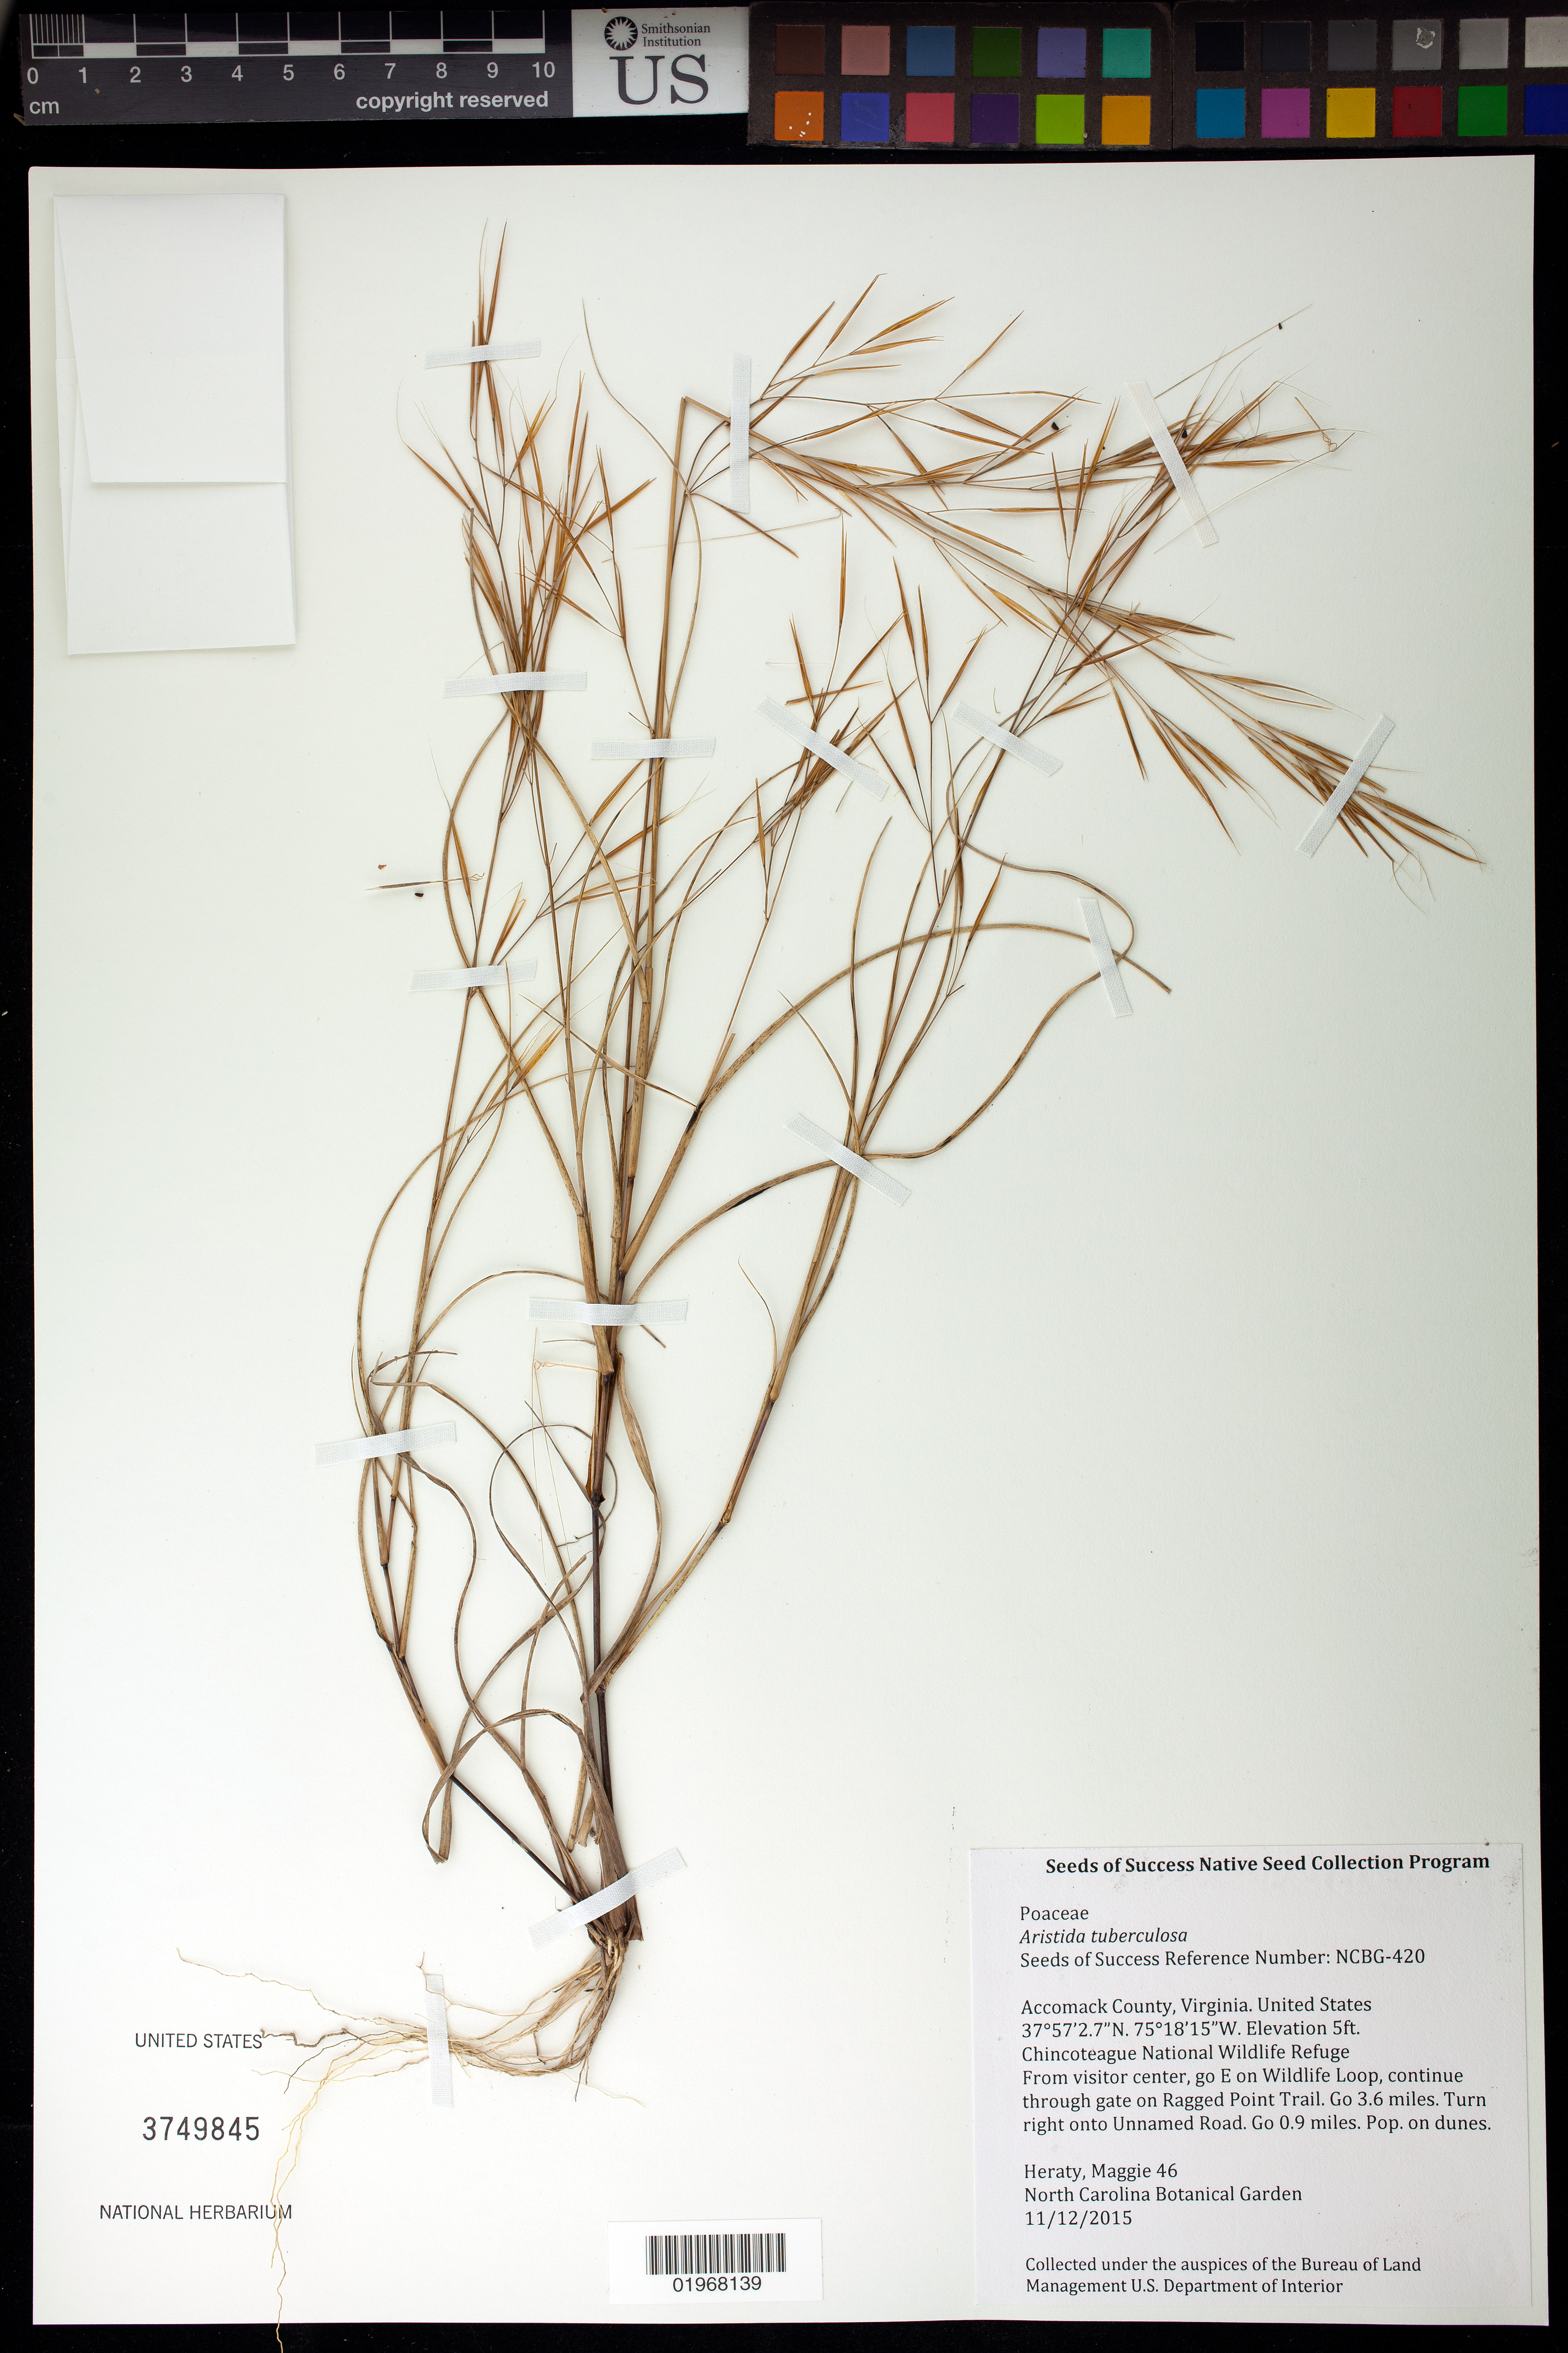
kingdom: Plantae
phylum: Tracheophyta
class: Liliopsida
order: Poales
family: Poaceae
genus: Aristida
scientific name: Aristida tuberculosa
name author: Nutt.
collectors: M. Heraty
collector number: NCBG-420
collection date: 2015-11-12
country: United States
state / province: Virginia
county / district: Accomack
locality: Chincoteague National Wildlife Refuge, Unnamed road at beach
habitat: Dunes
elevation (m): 2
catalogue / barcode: US 3749845